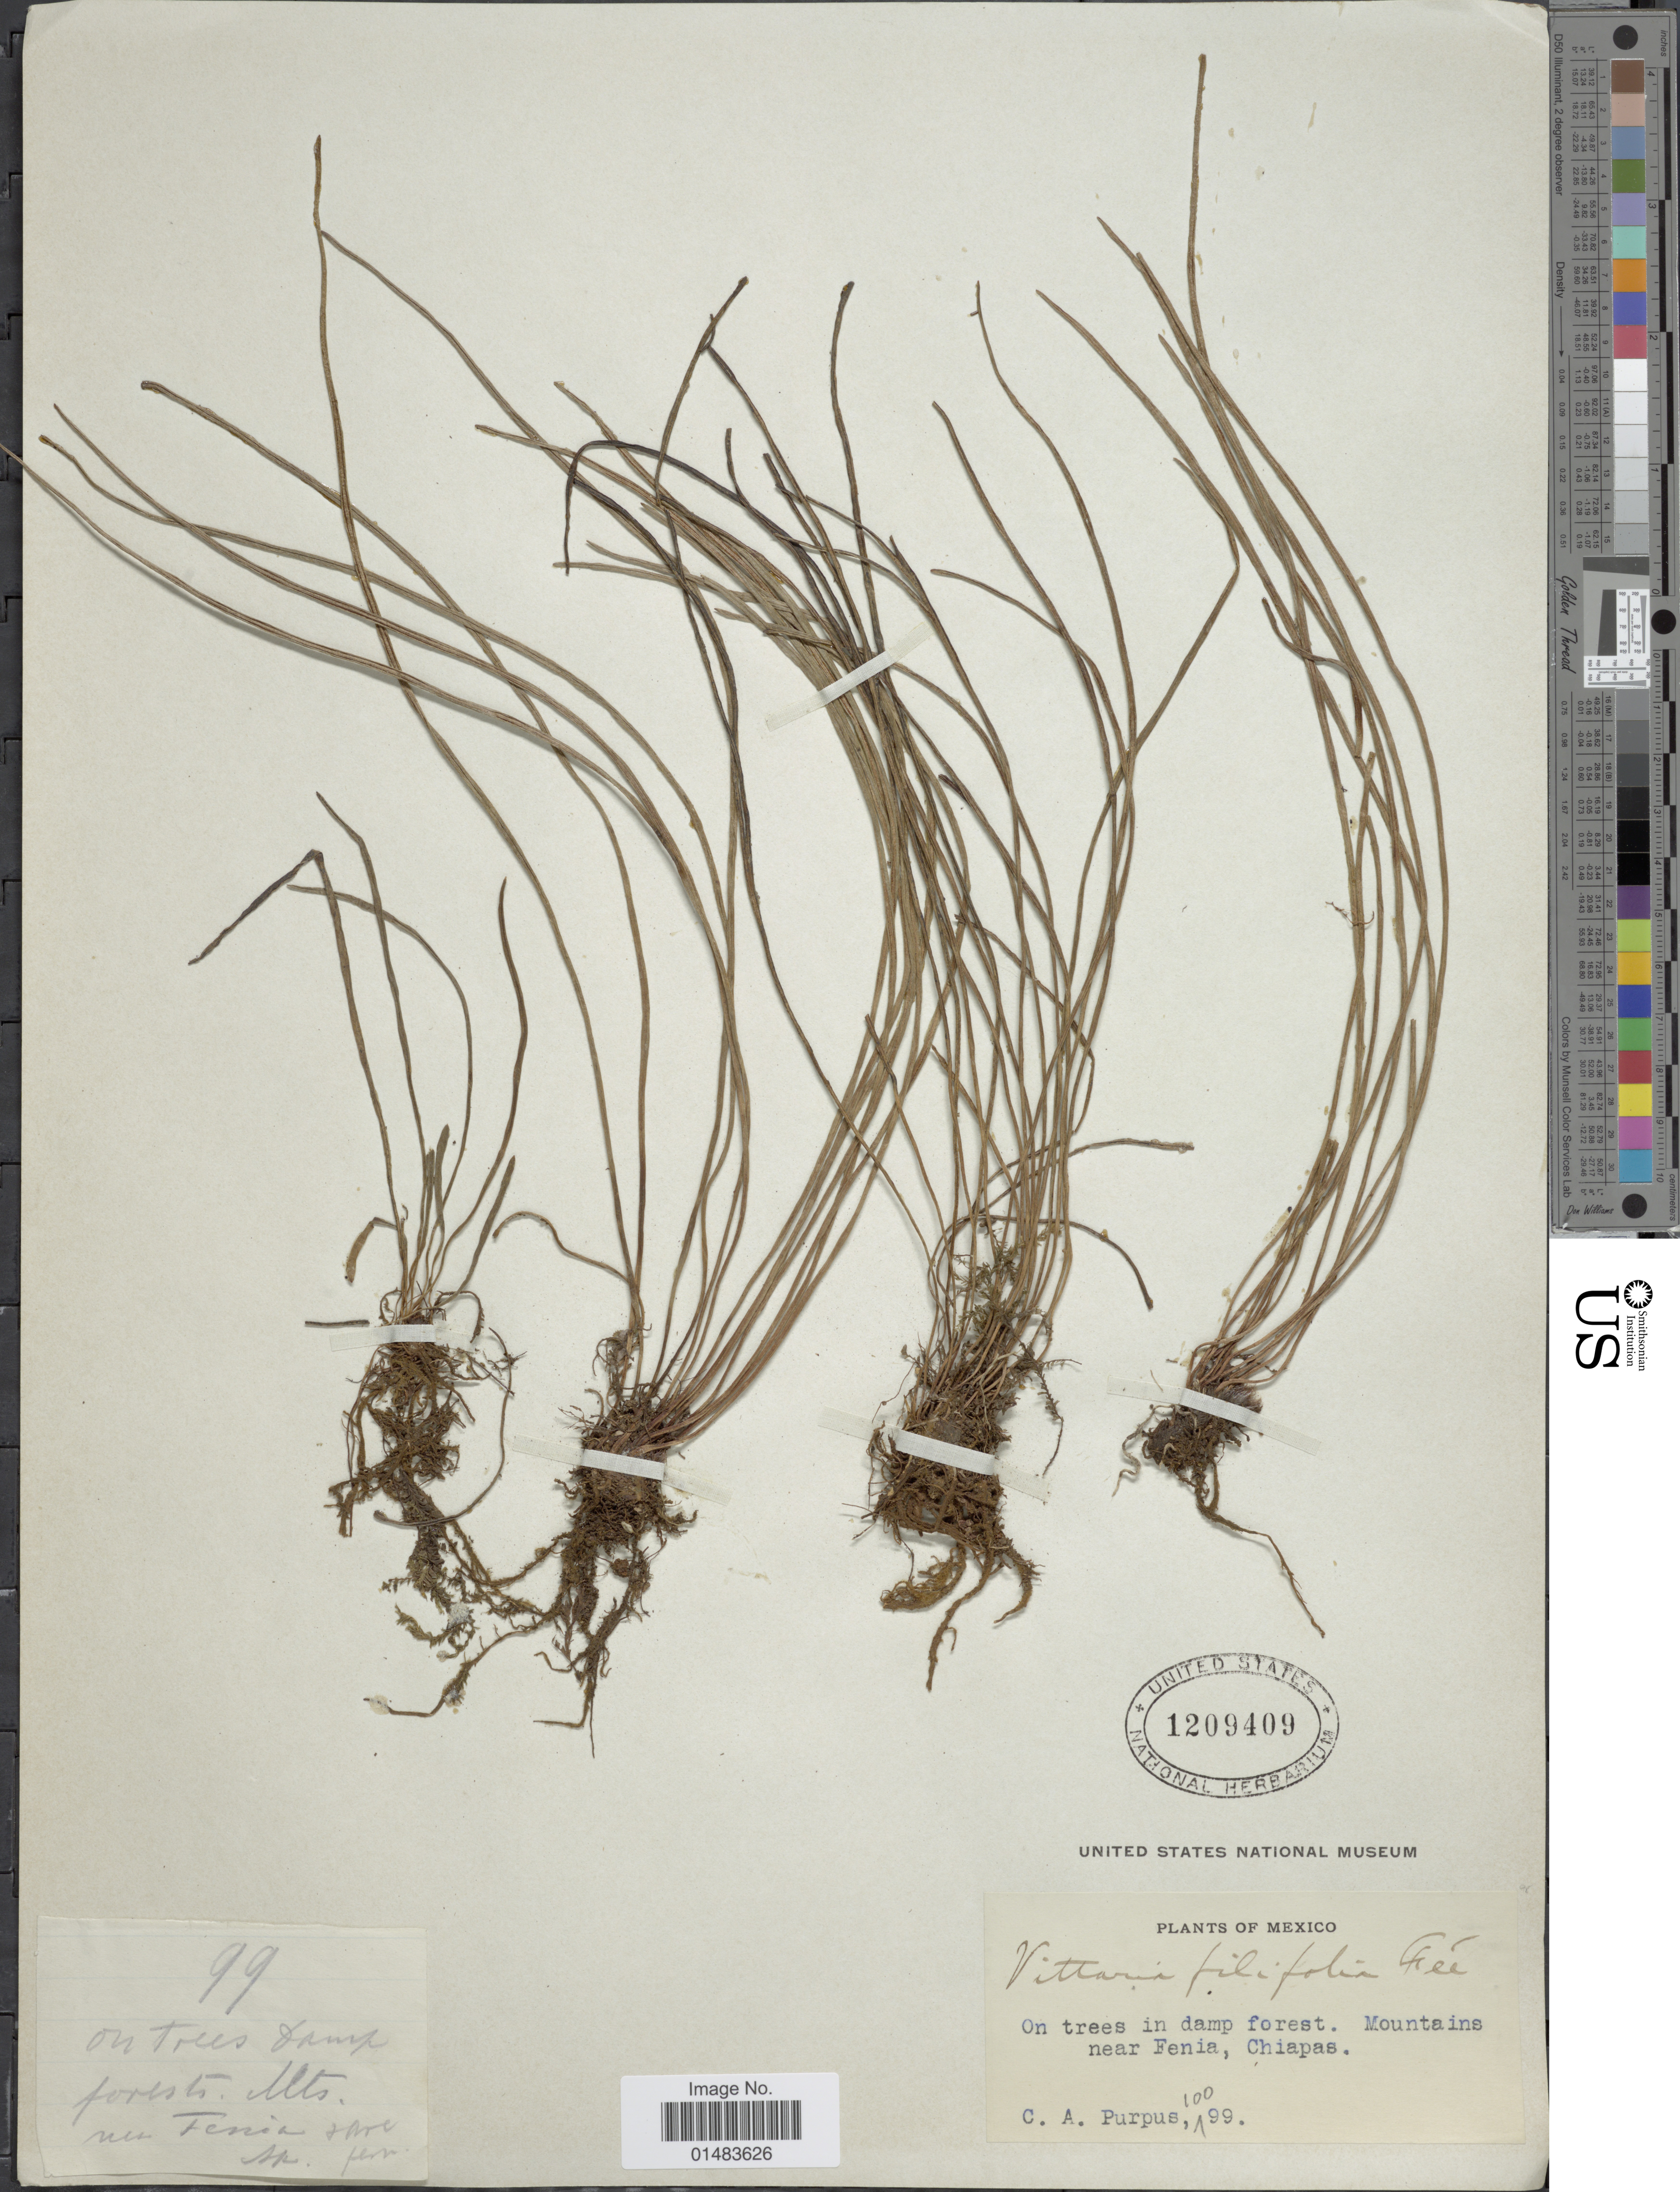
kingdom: Plantae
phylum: Tracheophyta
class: Polypodiopsida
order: Polypodiales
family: Pteridaceae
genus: Vittaria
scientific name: Vittaria graminifolia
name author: Kaulf.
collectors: C. A. Purpus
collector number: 10099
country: Mexico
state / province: Chiapas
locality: Mexico, On trees in damp forest. Mountains near Fenia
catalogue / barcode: US 1209409